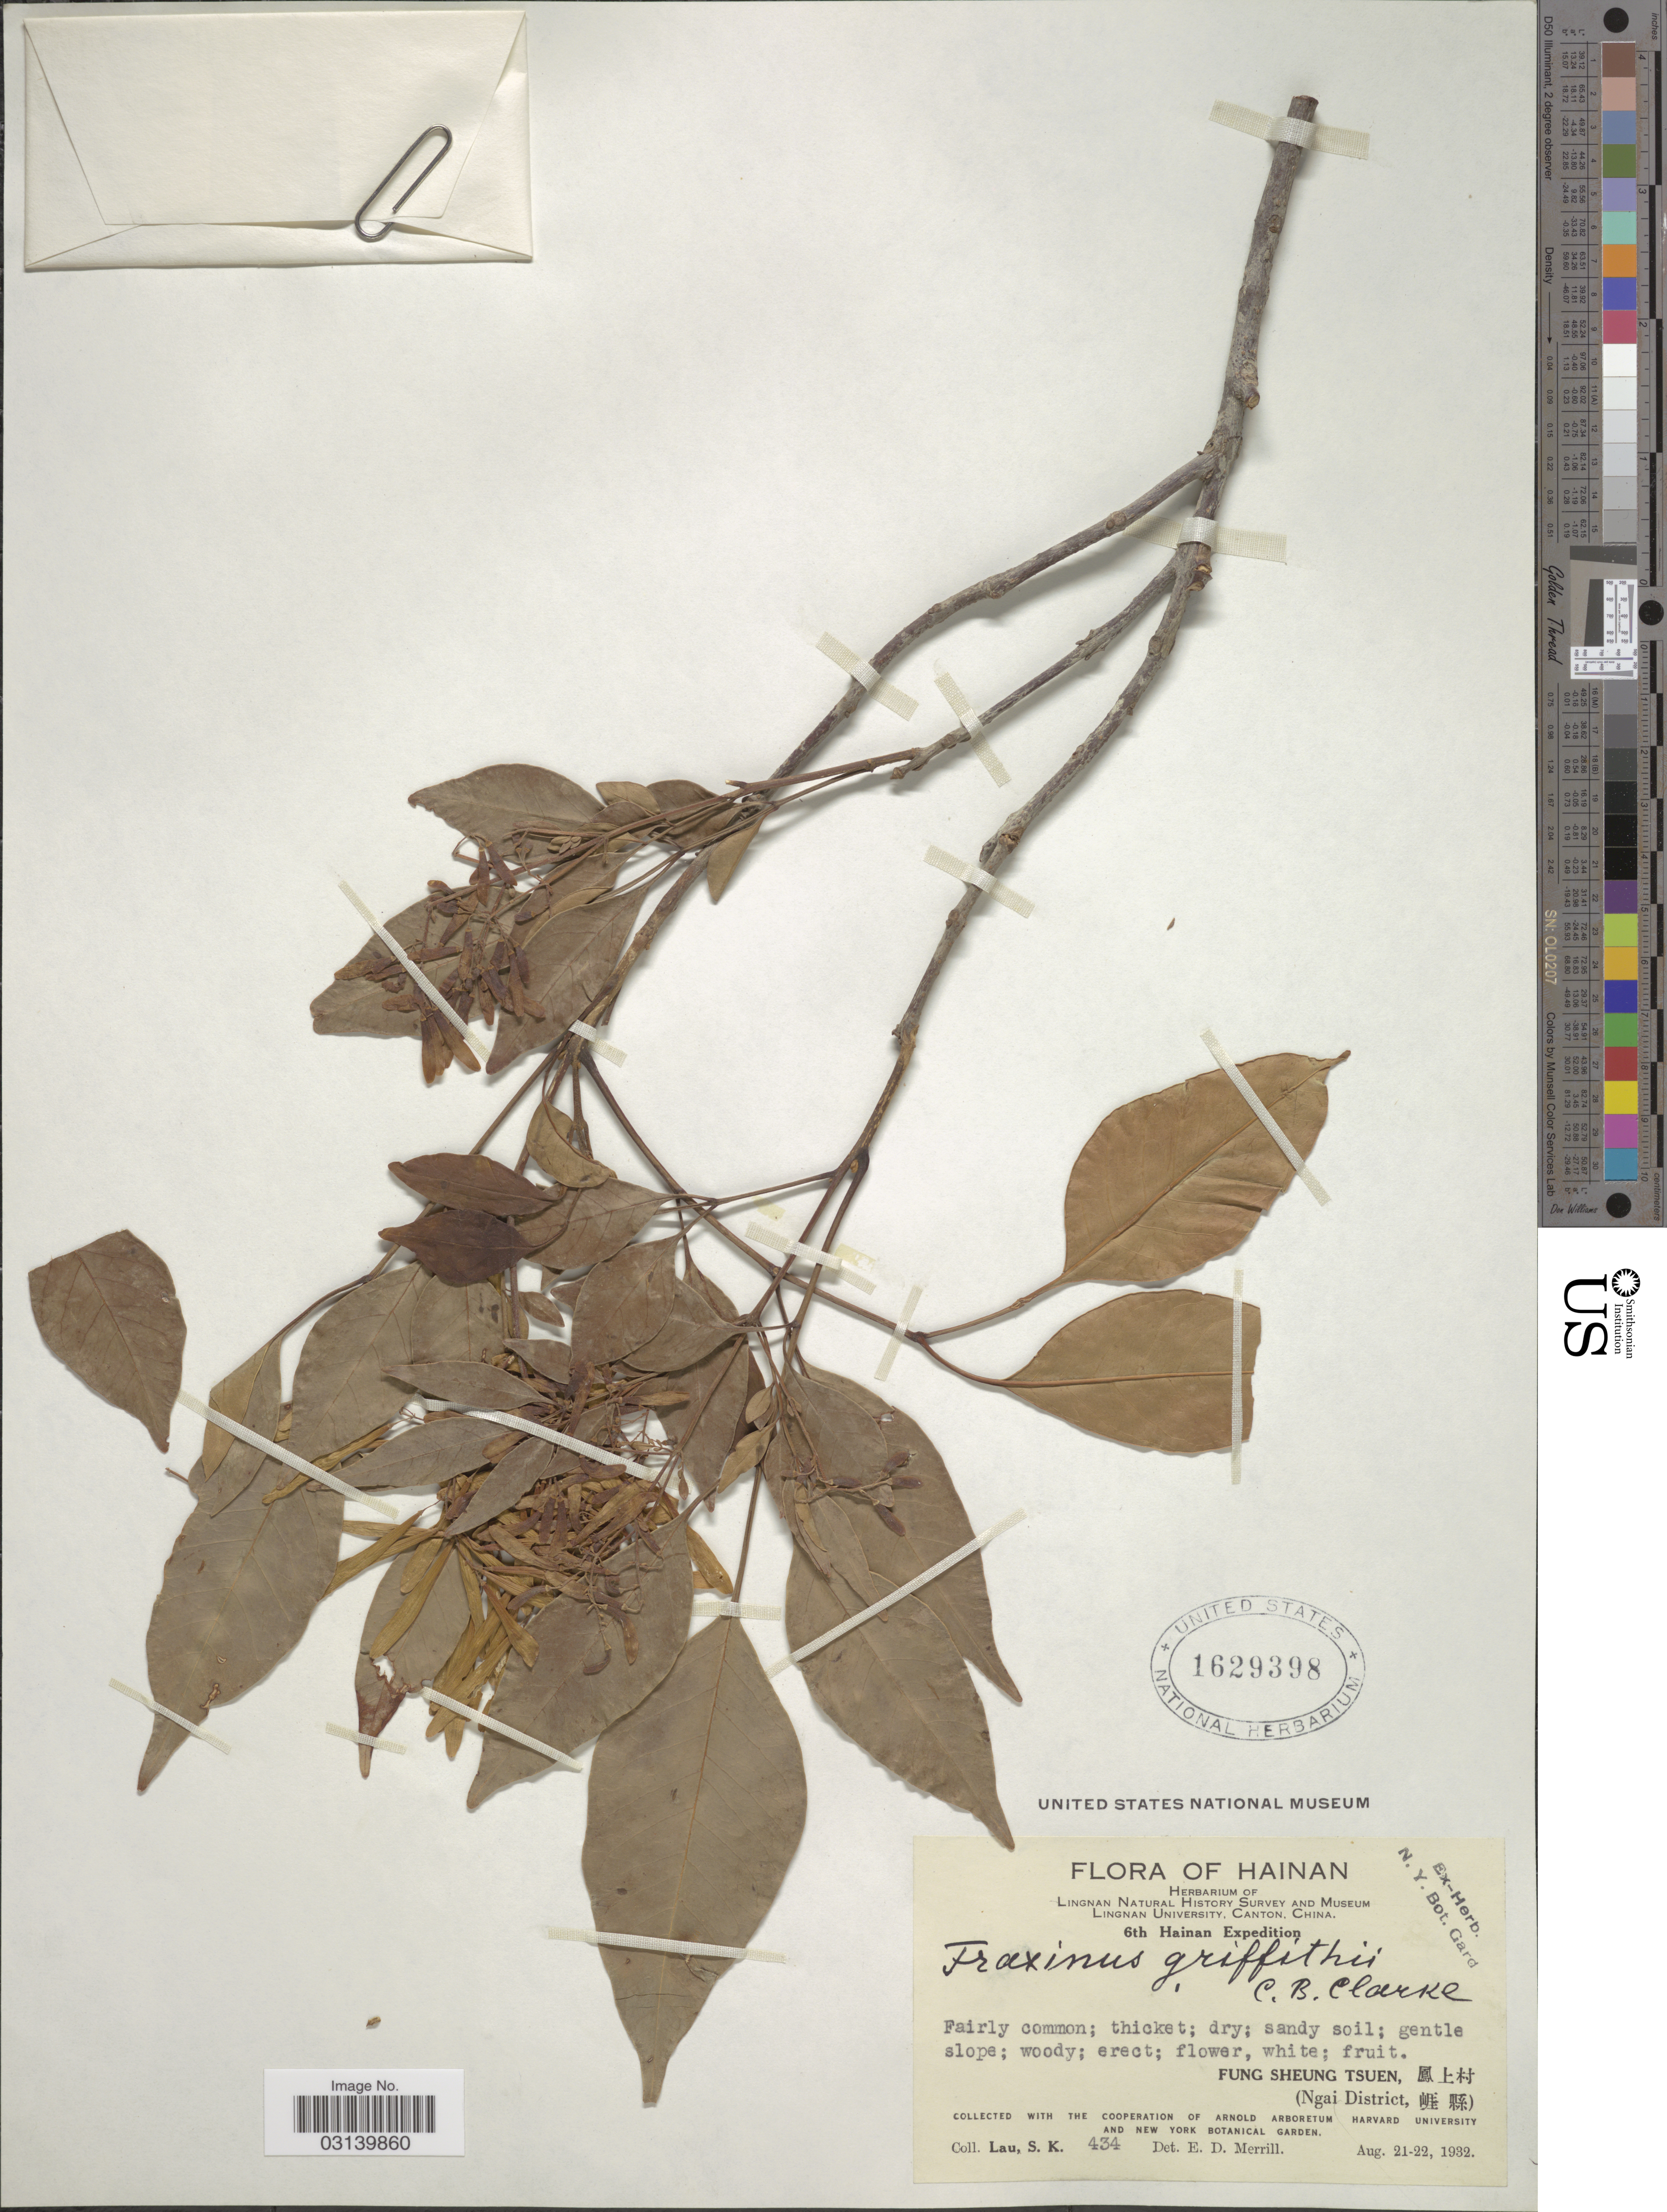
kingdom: Plantae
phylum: Tracheophyta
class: Magnoliopsida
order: Lamiales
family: Oleaceae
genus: Fraxinus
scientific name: Fraxinus griffithii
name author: C.B. Clarke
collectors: S. K. Lau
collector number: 434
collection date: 1932-08-21/1932-08-22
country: China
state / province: Hainan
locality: Fung Sheung Tsuen, Ngai District.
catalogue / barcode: US 1629398